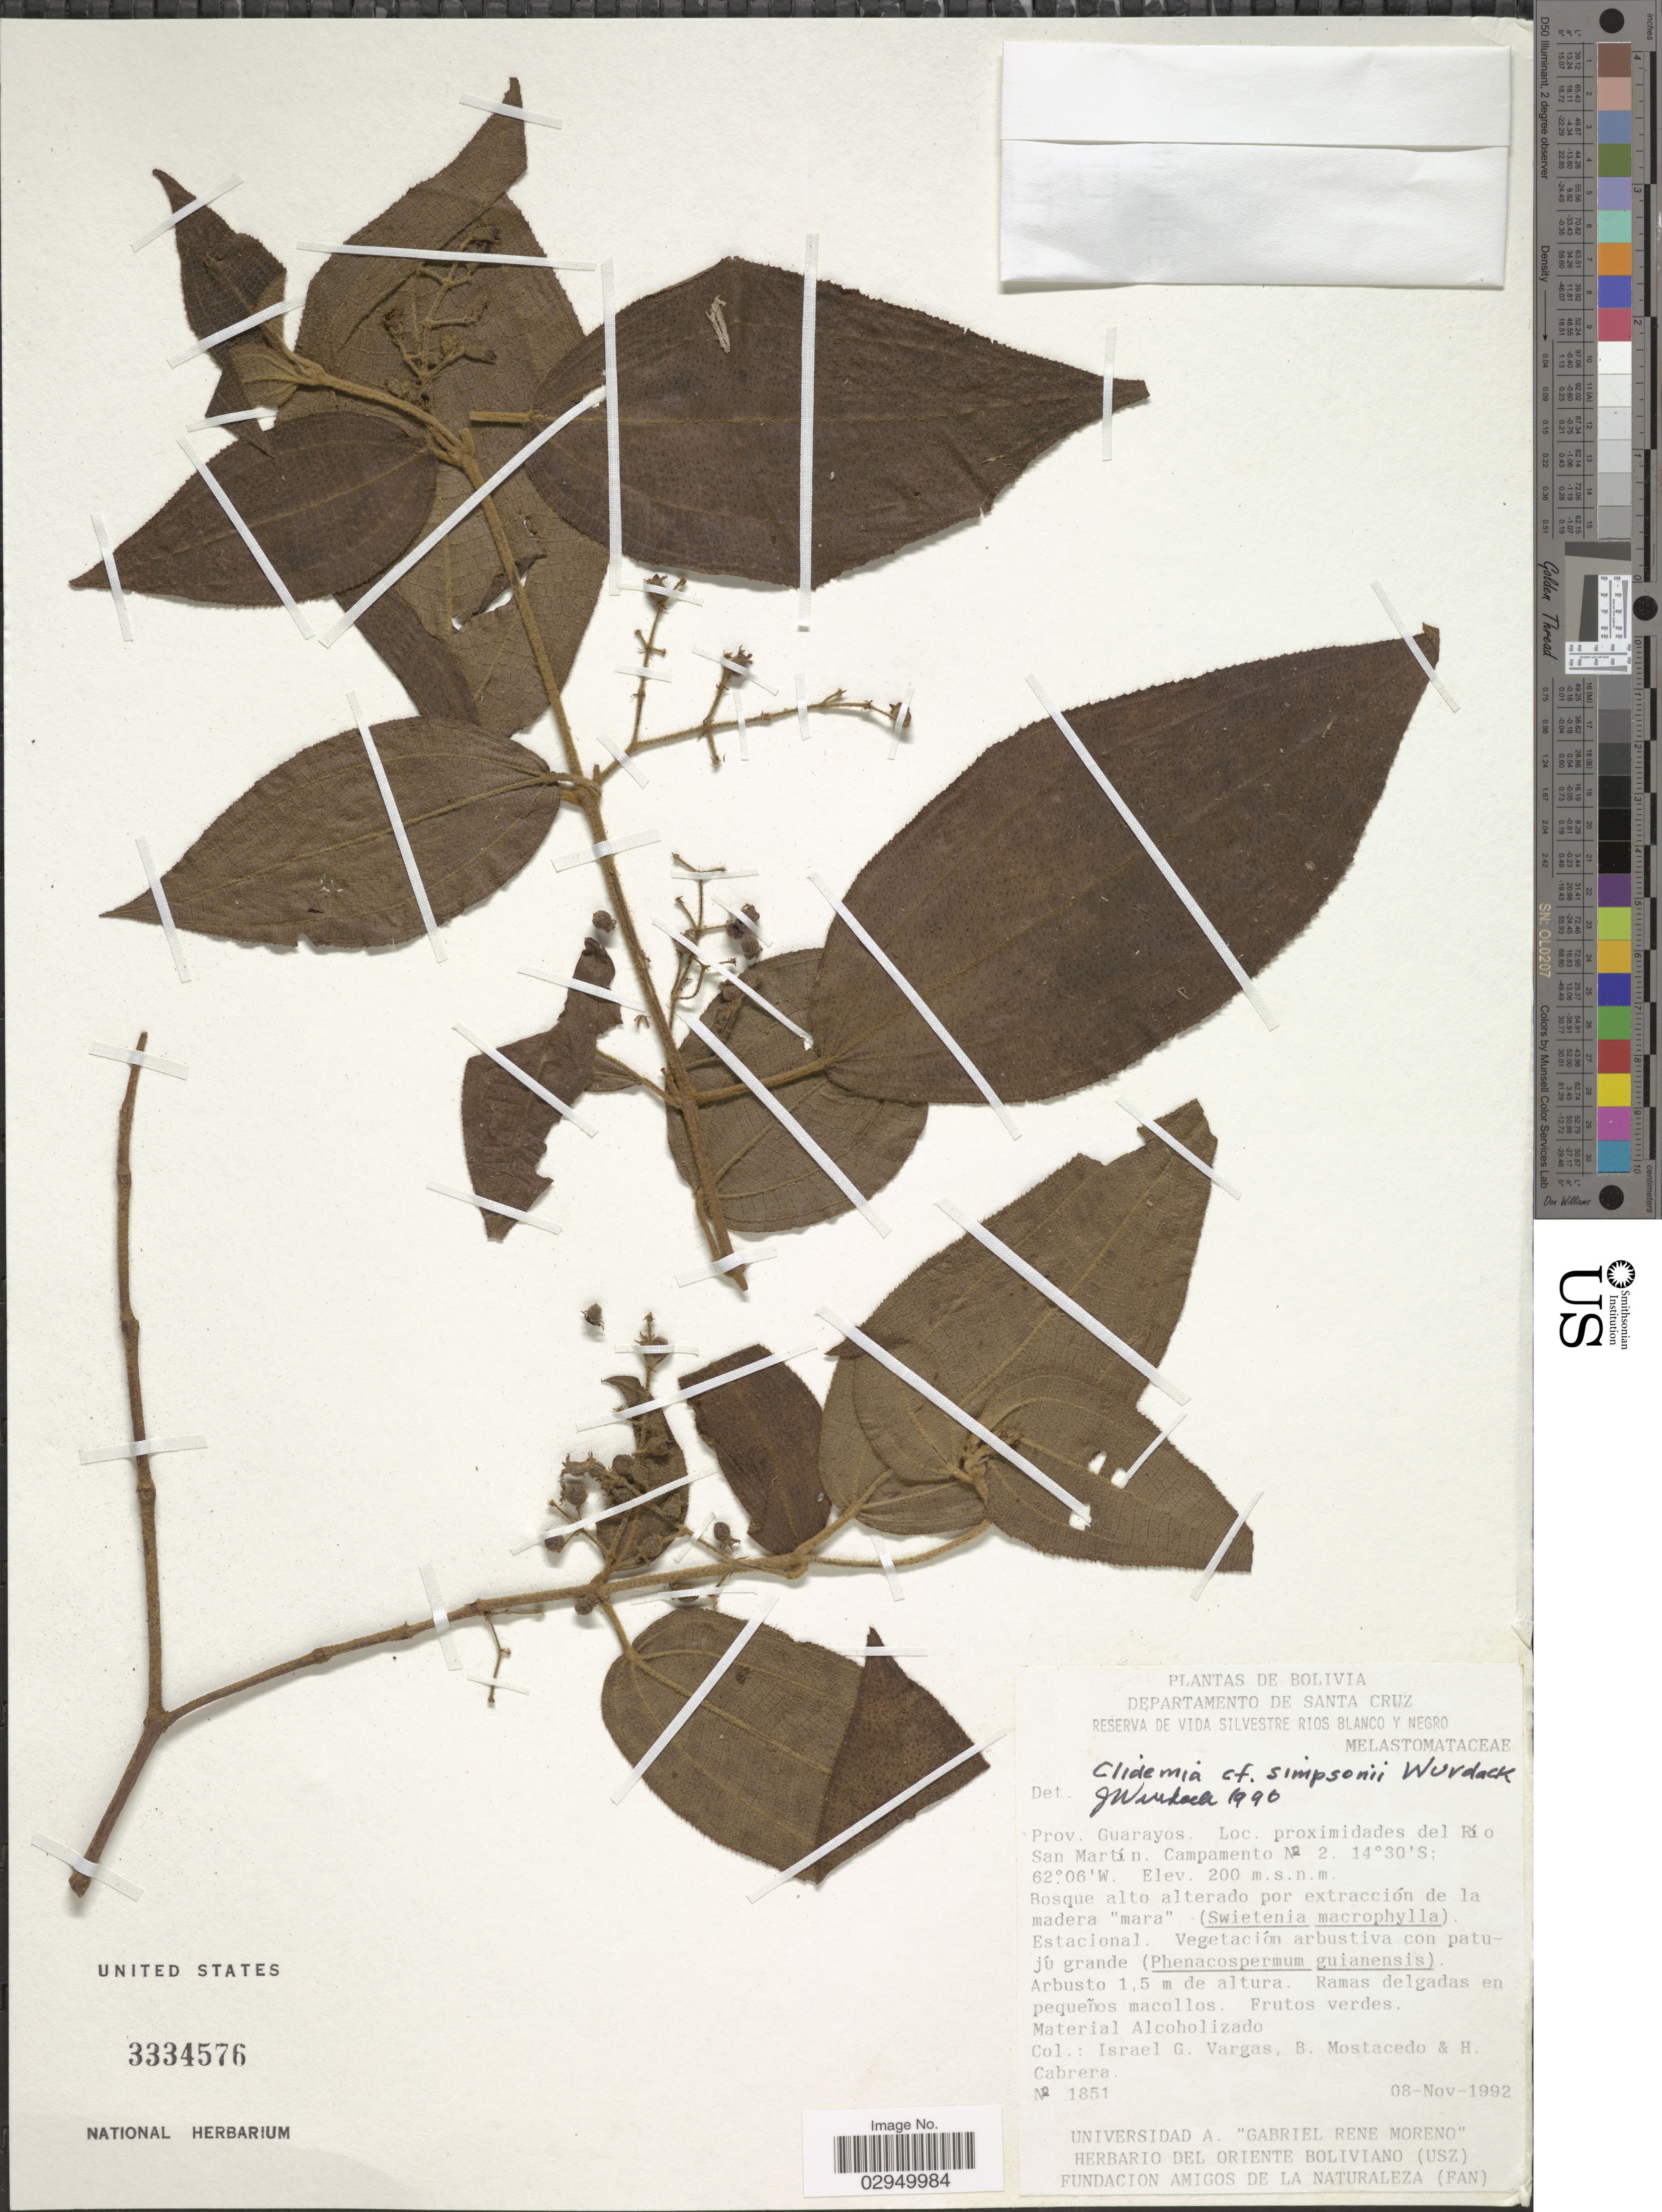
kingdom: Plantae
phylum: Tracheophyta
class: Magnoliopsida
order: Myrtales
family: Melastomataceae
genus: Clidemia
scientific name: Clidemia simpsonii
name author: Wurdack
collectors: I. Vargas, B. Mostacedo & H. Cabrera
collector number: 1851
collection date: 1992-11-08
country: Bolivia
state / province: Santa Cruz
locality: Departamento de Santa Cruz. Prov. Guarayos. Proximidades del Río San Martín. Campamento N° 2.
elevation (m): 200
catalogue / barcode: US 3334576